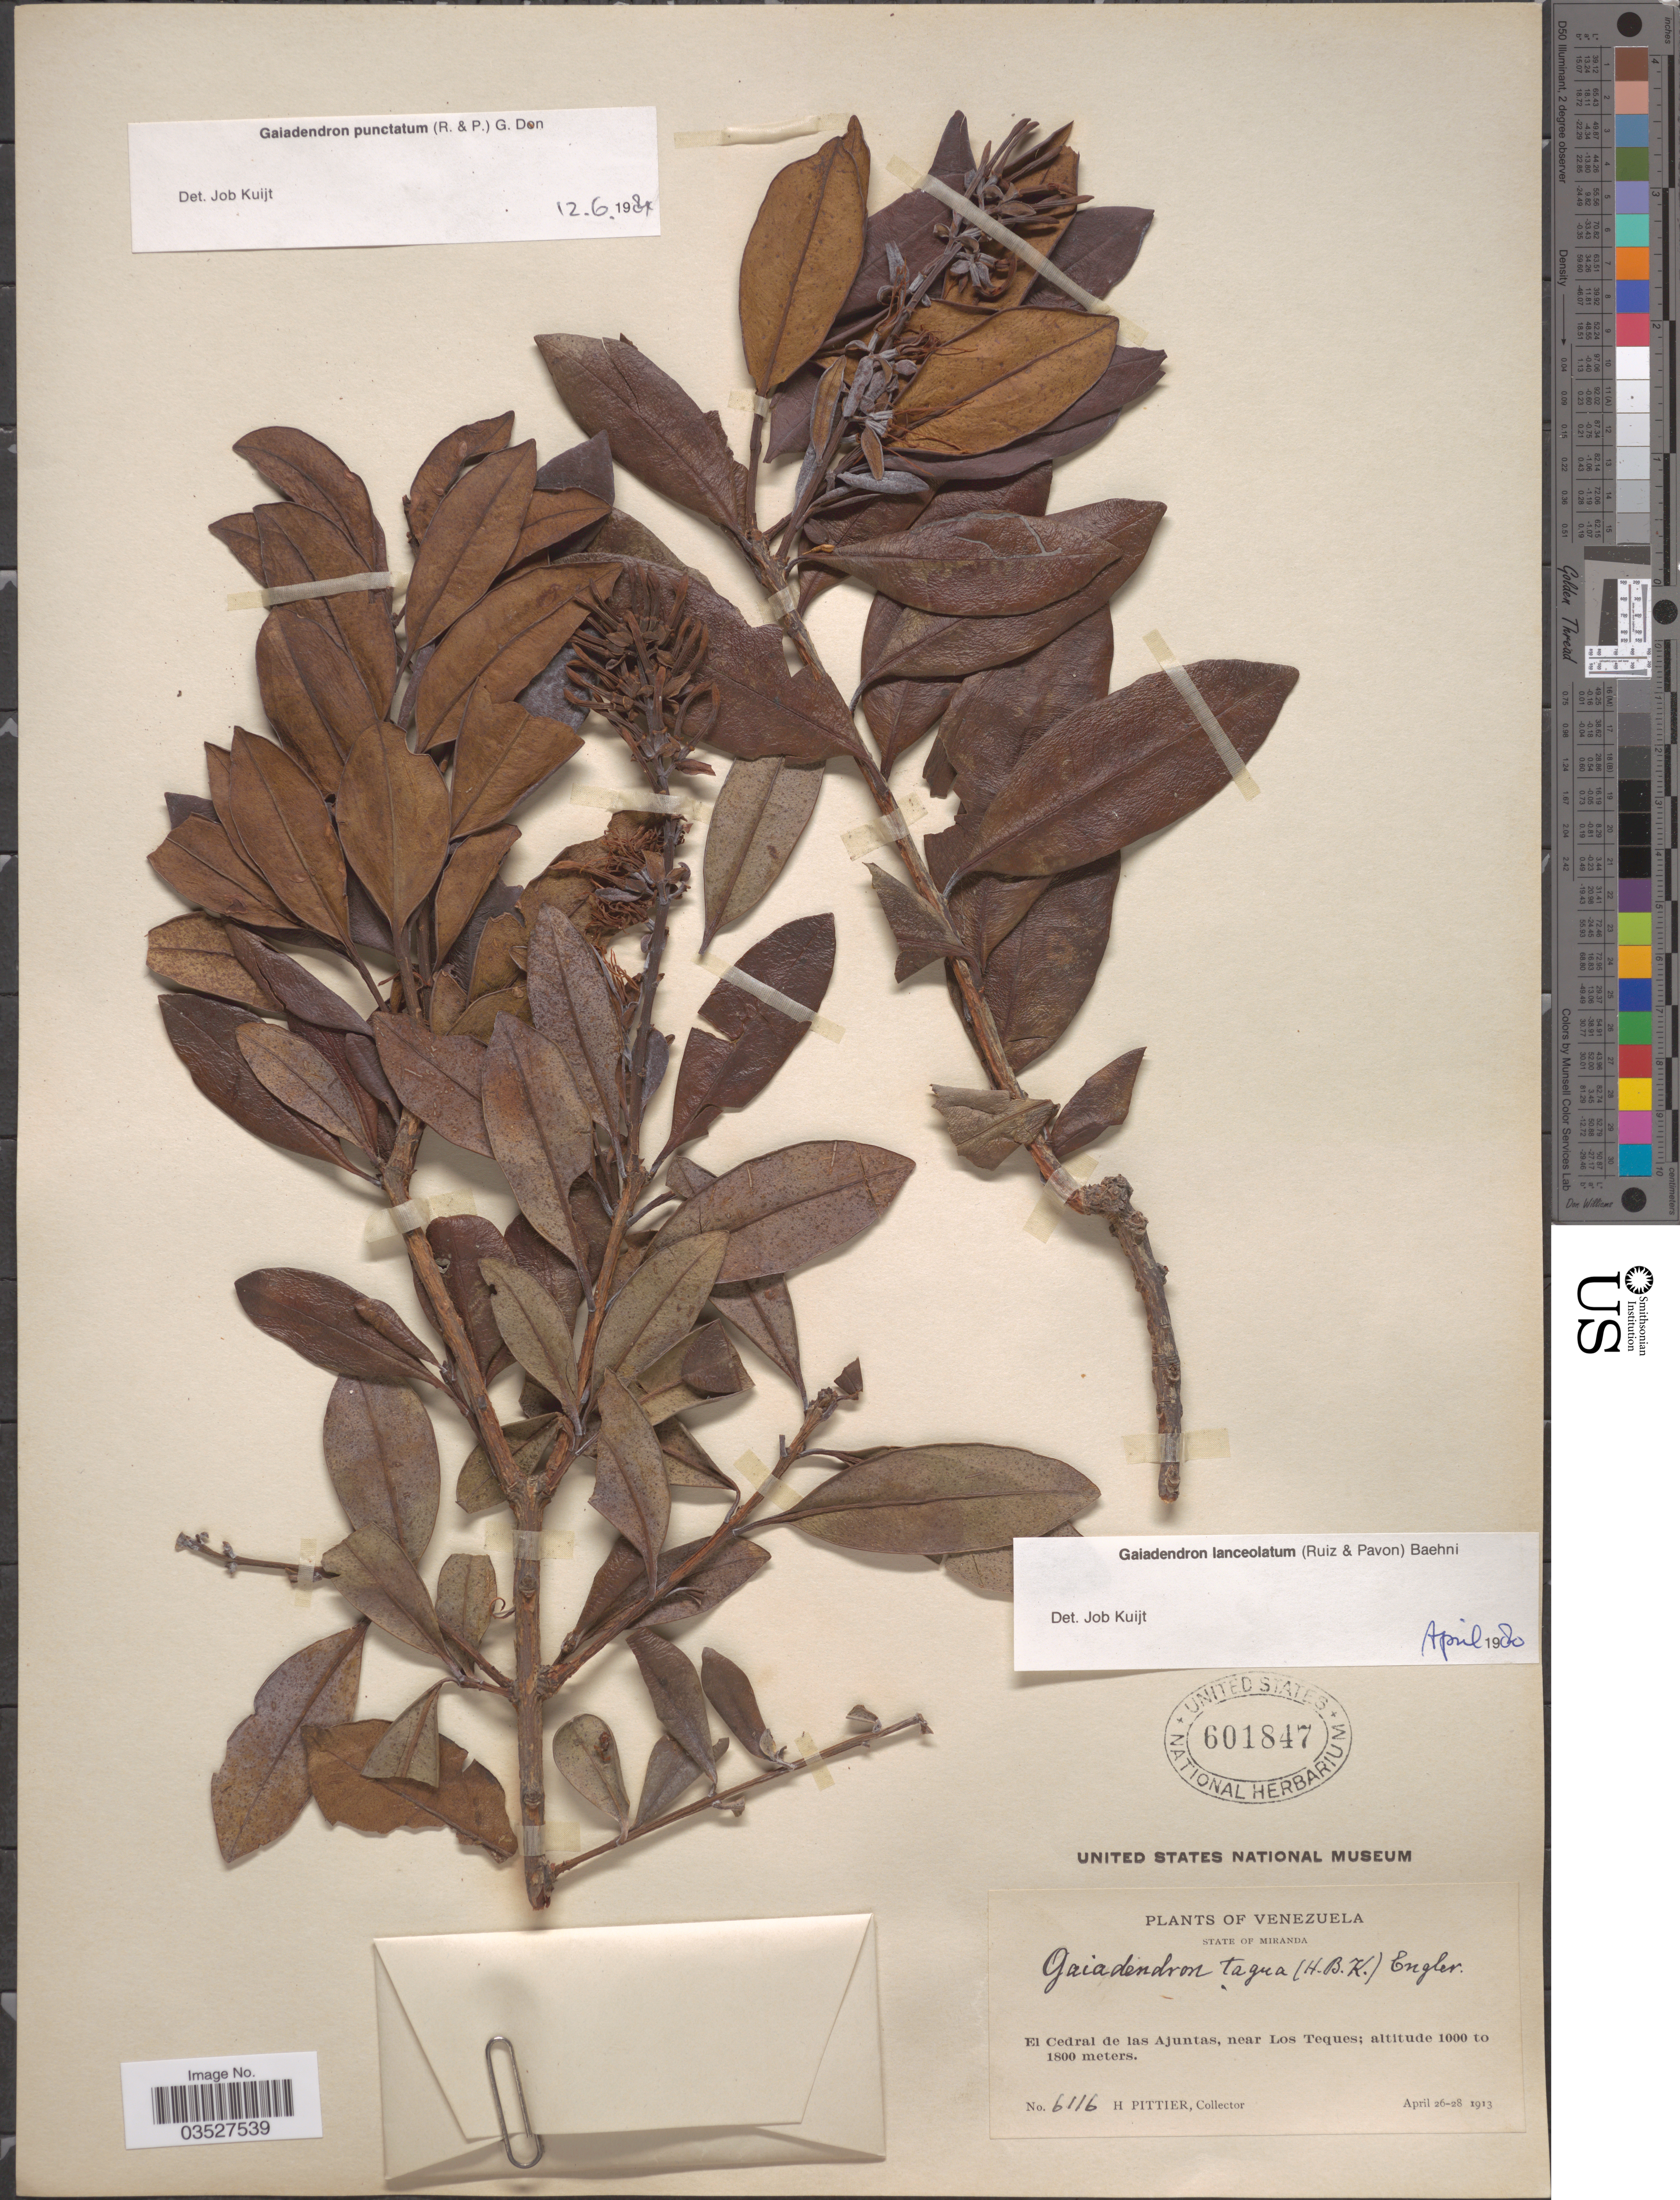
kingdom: Plantae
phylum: Tracheophyta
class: Magnoliopsida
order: Santalales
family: Loranthaceae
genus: Gaiadendron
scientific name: Gaiadendron punctatum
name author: (Ruiz & Pav.) G. Don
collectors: H. F. Pittier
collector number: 6116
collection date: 1913-04-26/1913-04-28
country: Venezuela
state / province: Miranda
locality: El Cedral de las Ajuntas, near Los Teques.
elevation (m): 1000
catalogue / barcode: US 601847